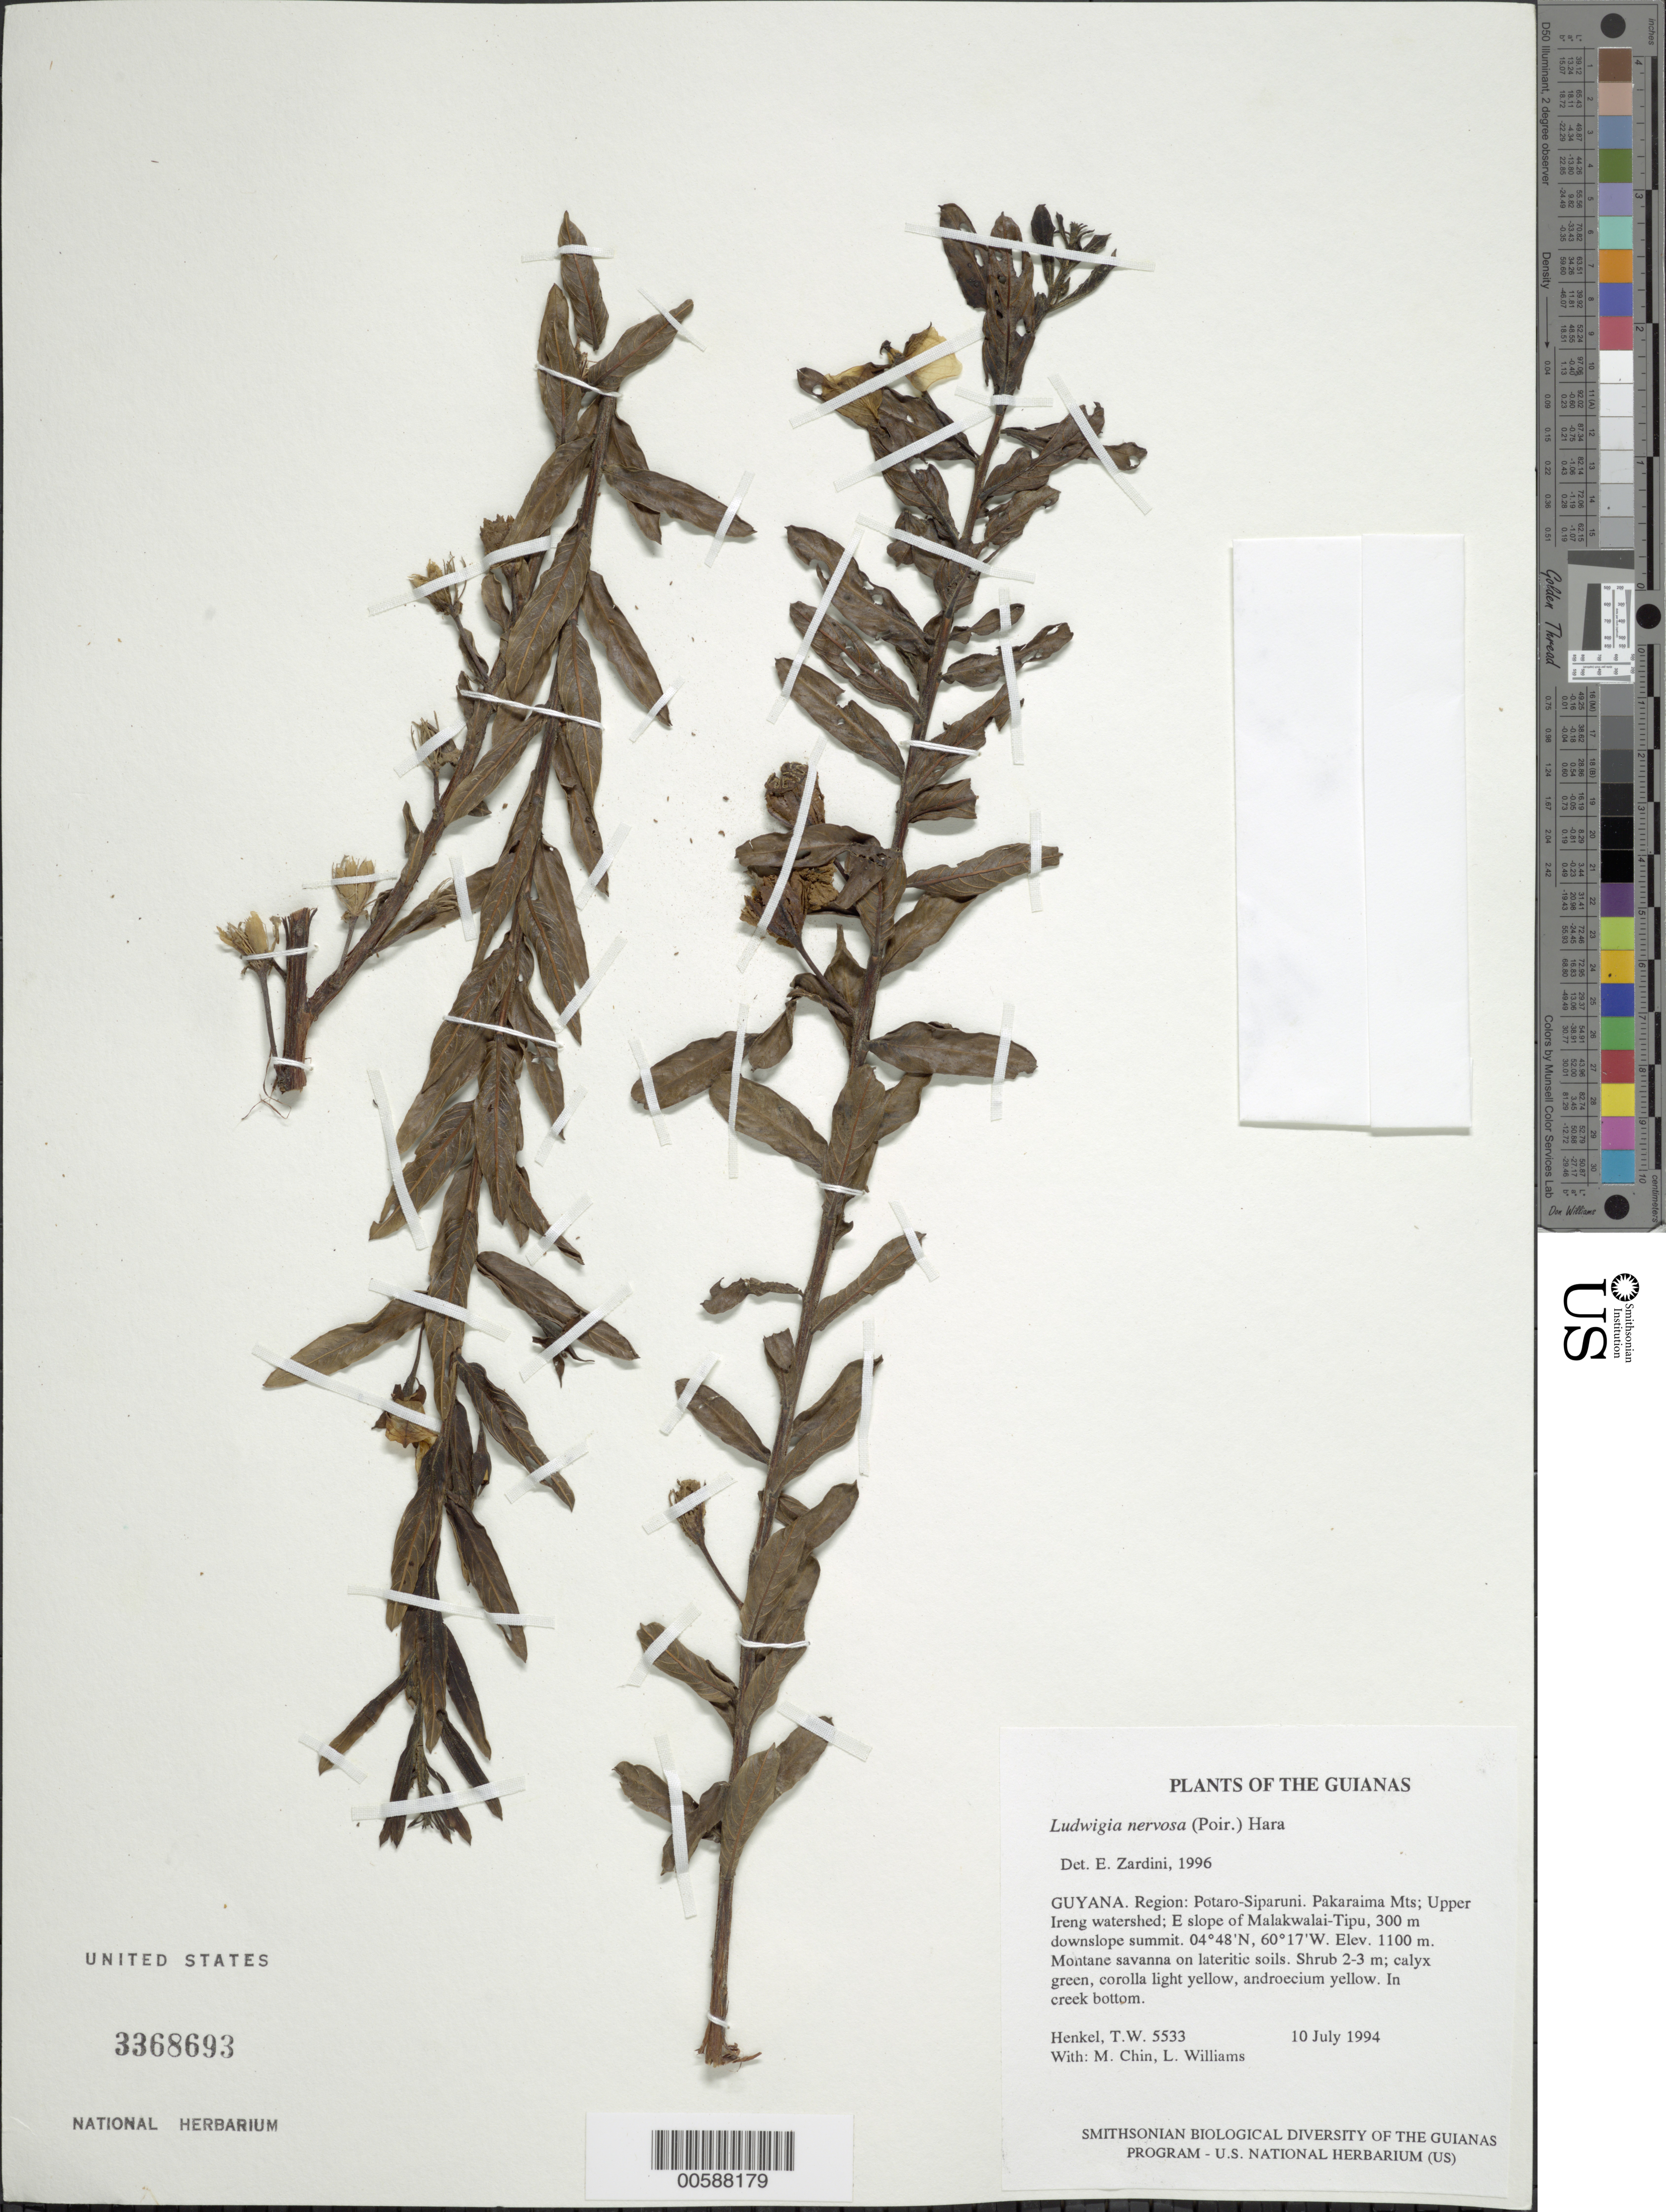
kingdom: Plantae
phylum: Tracheophyta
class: Magnoliopsida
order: Myrtales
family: Onagraceae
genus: Ludwigia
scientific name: Ludwigia nervosa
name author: (Poir.) H. Hara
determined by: Zardini, E. M.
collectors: T. Henkel, M. Chin & L. Williams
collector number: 5533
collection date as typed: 10 July 1994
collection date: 1994-07-10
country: Guyana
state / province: Potaro-Siparuni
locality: Pakaraima Mts; Upper Ireng watershed; E slope of Malakwalai-Tipu, 300 m downslope summit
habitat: Montane savanna on lateritic soils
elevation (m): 1100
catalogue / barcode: US 3368639